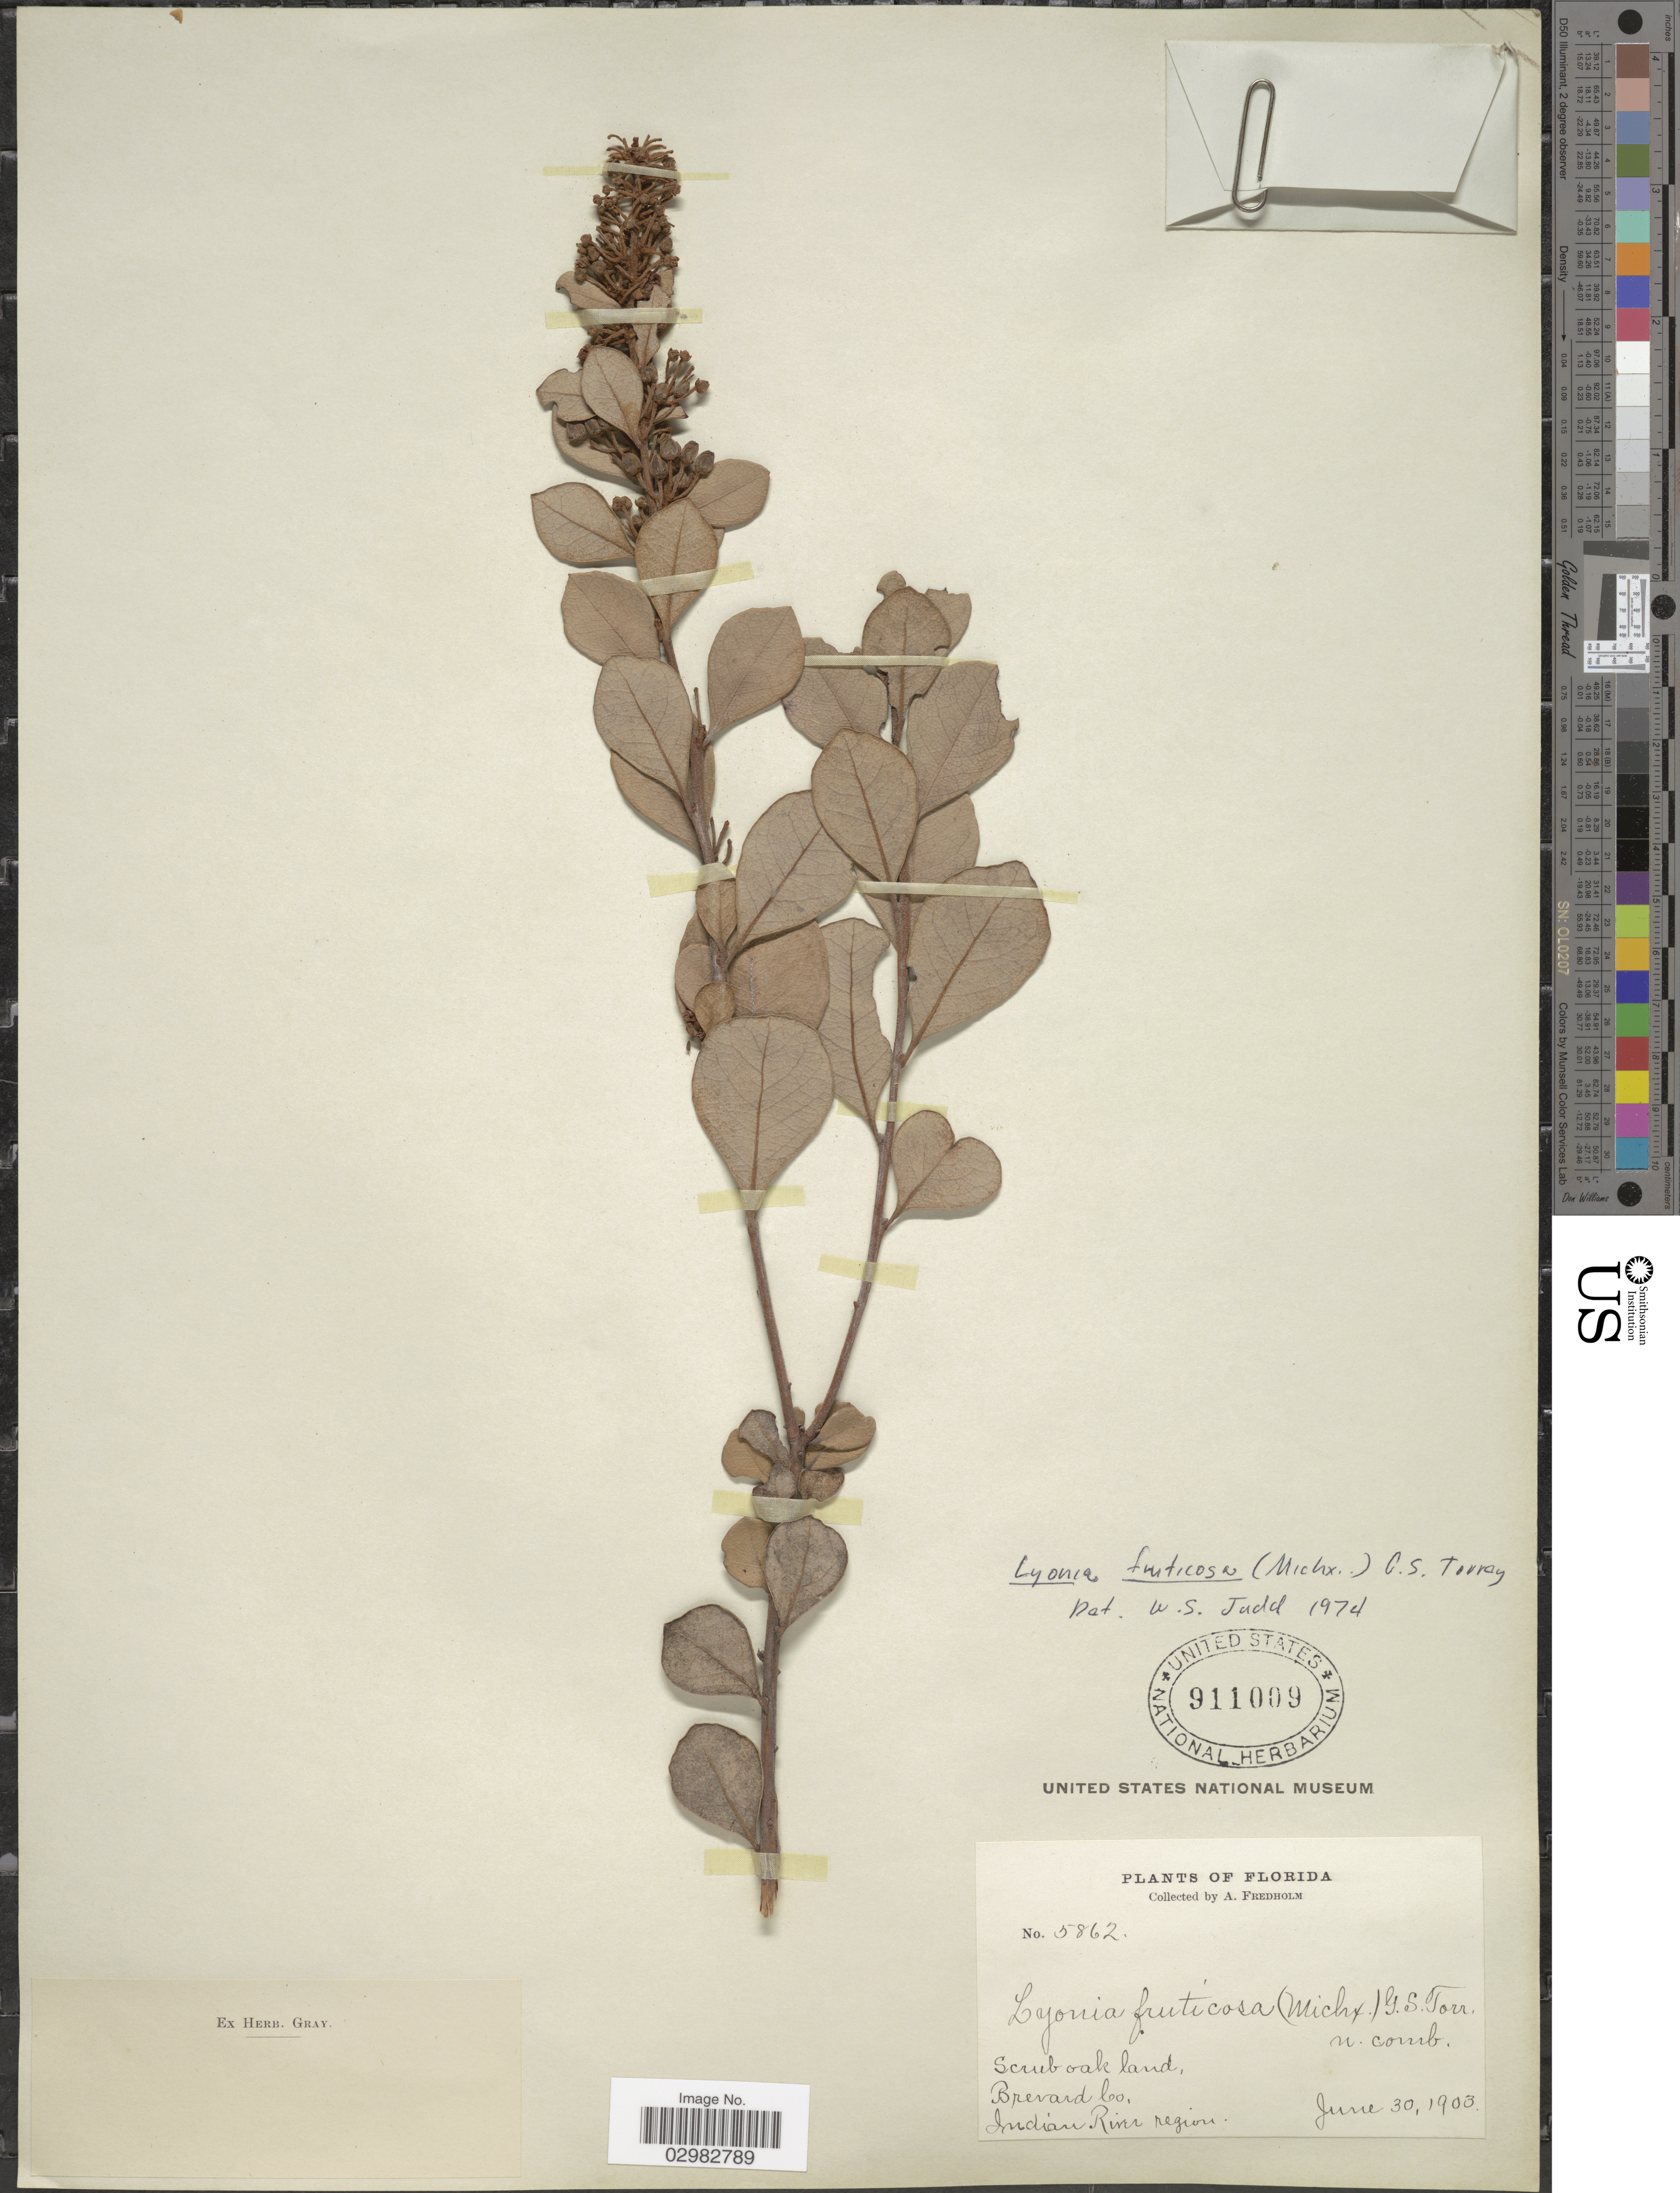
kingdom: Plantae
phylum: Tracheophyta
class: Magnoliopsida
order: Ericales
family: Ericaceae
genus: Lyonia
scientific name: Lyonia fruticosa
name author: (Michx.) G.S. Torr.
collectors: A. Fredholm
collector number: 5862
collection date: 1903-06-30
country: United States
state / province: Florida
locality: Brevard Co., Indian River region.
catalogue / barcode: US 911009